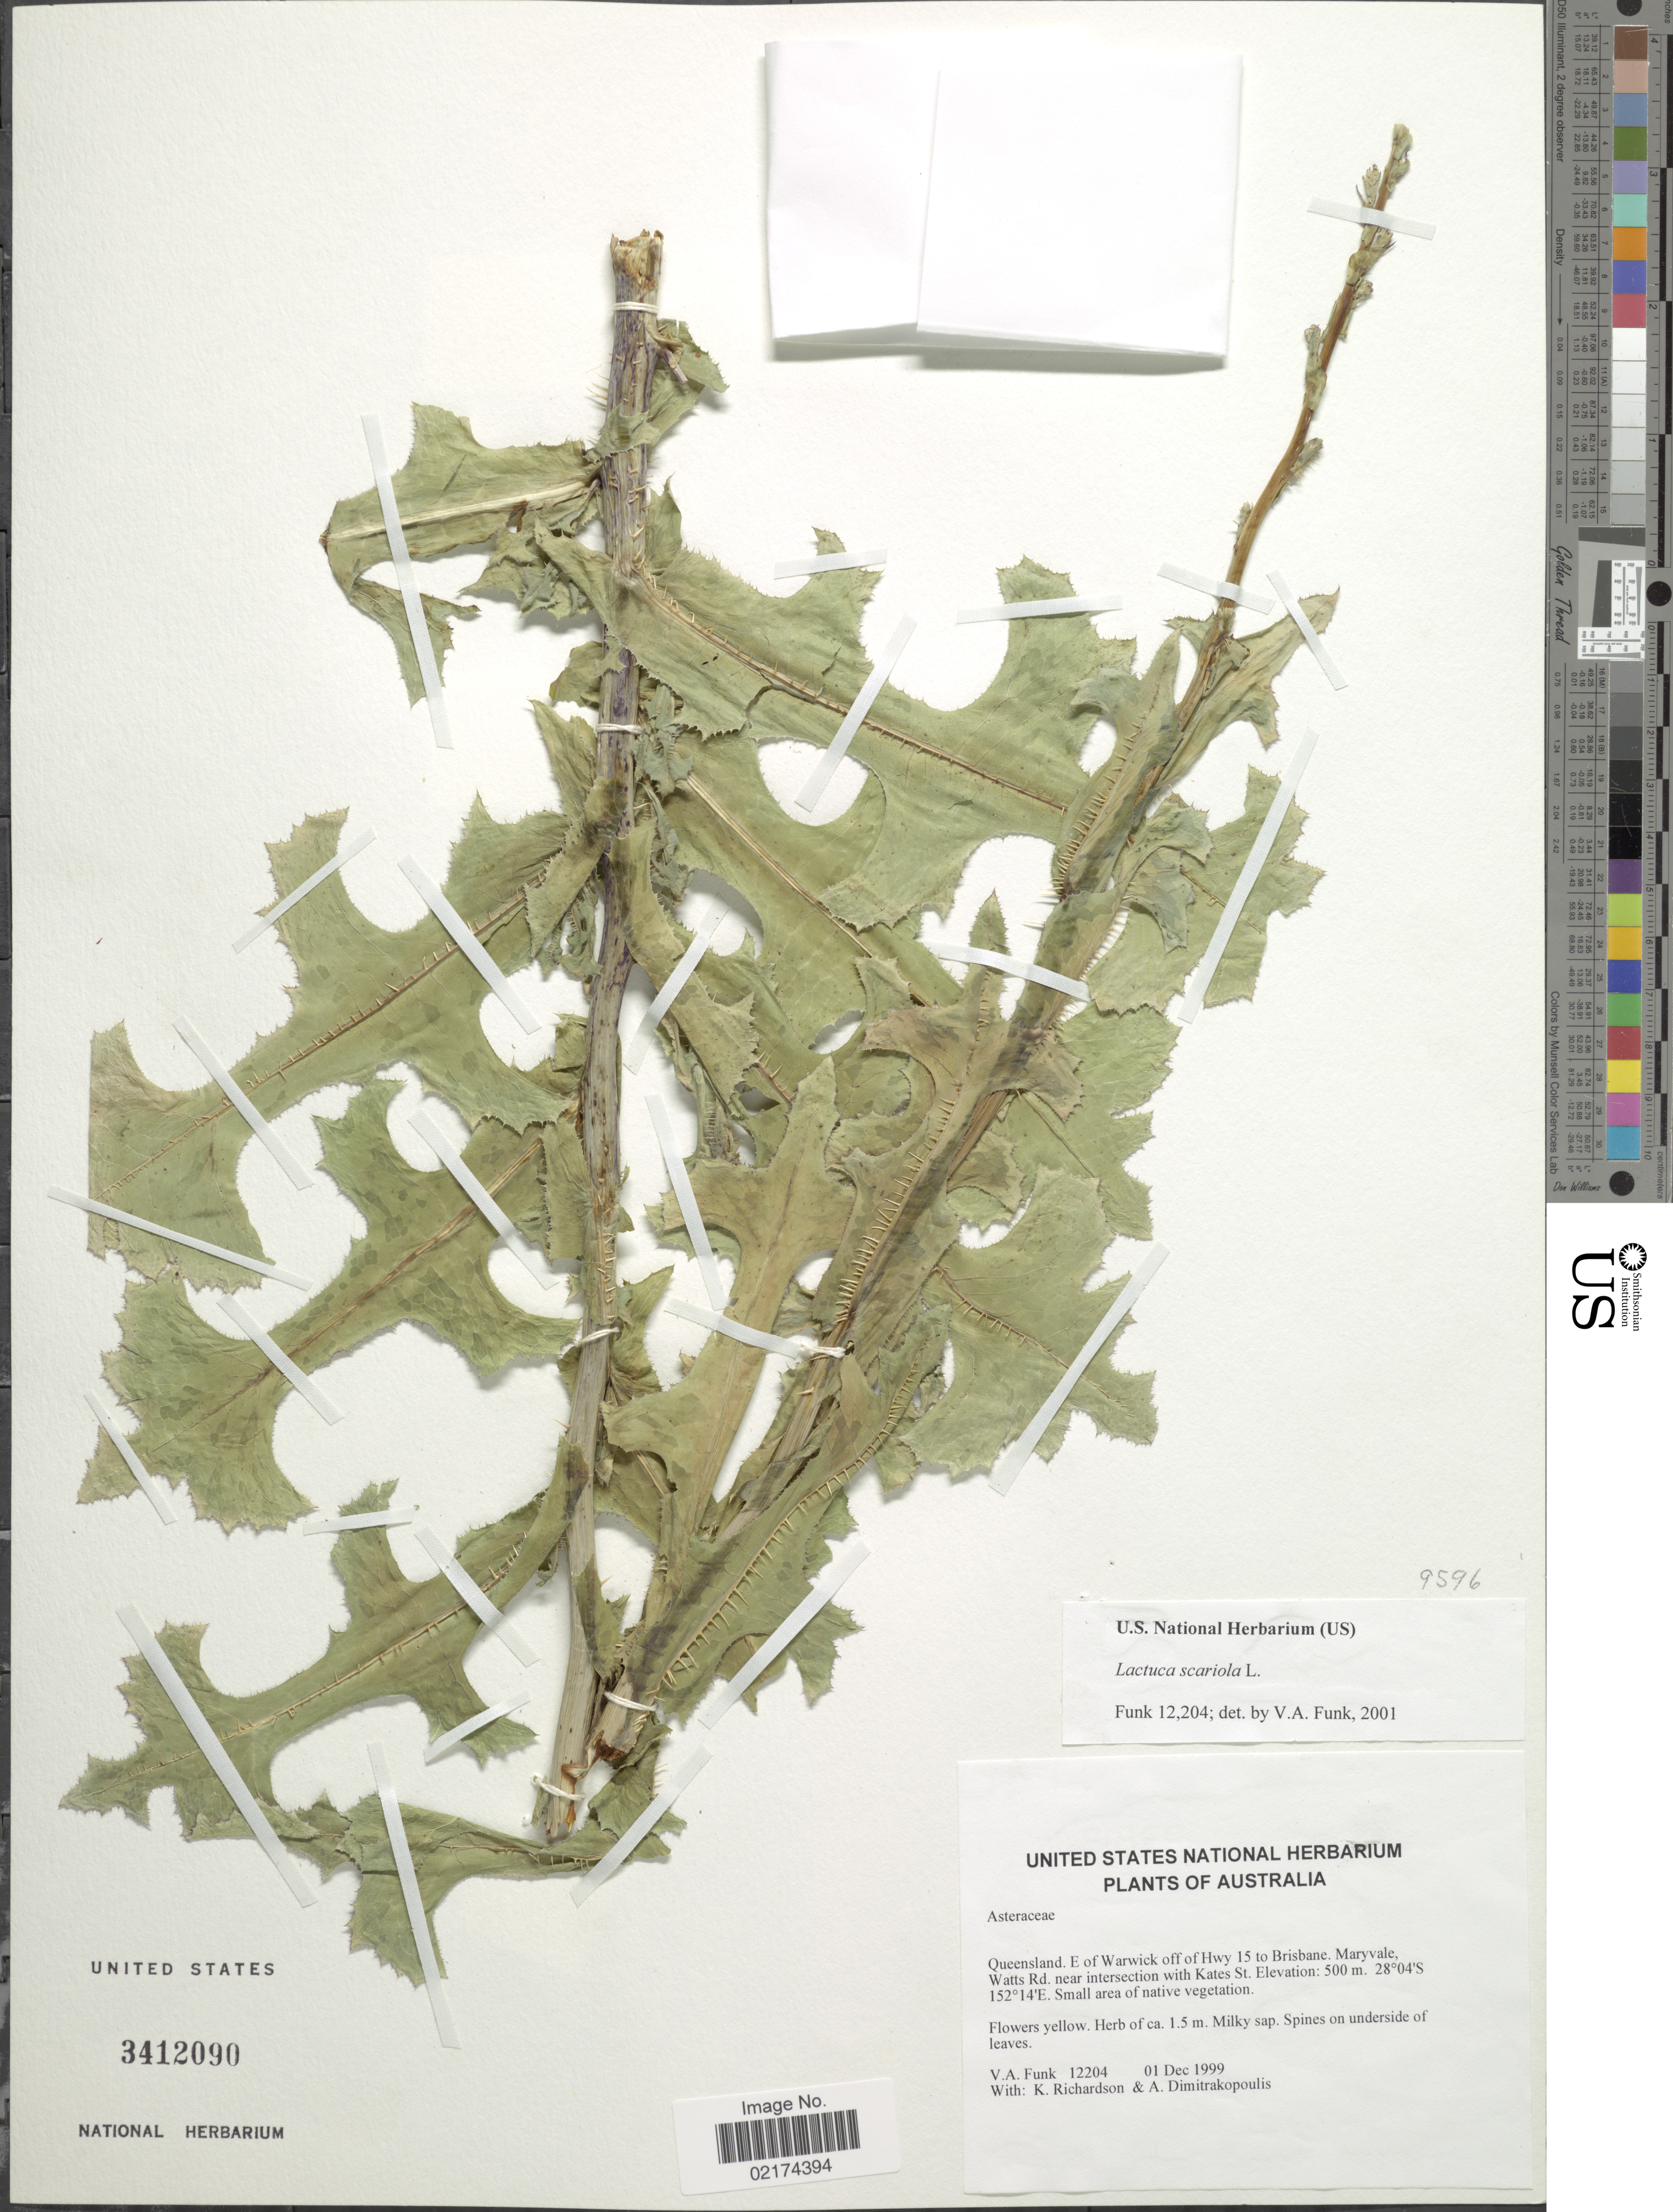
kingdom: Plantae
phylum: Tracheophyta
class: Magnoliopsida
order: Asterales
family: Asteraceae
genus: Lactuca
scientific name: Lactuca serriola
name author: L.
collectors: V. Funk, K. Richardson & A. Dimitrakopoulis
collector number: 12204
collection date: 1999-12-01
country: Australia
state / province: Queensland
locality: E of Warwick off of Hwy 15 to Brisbane, Maryvale, Watts Rd. near intersection with Kates St.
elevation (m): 500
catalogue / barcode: US 3412090